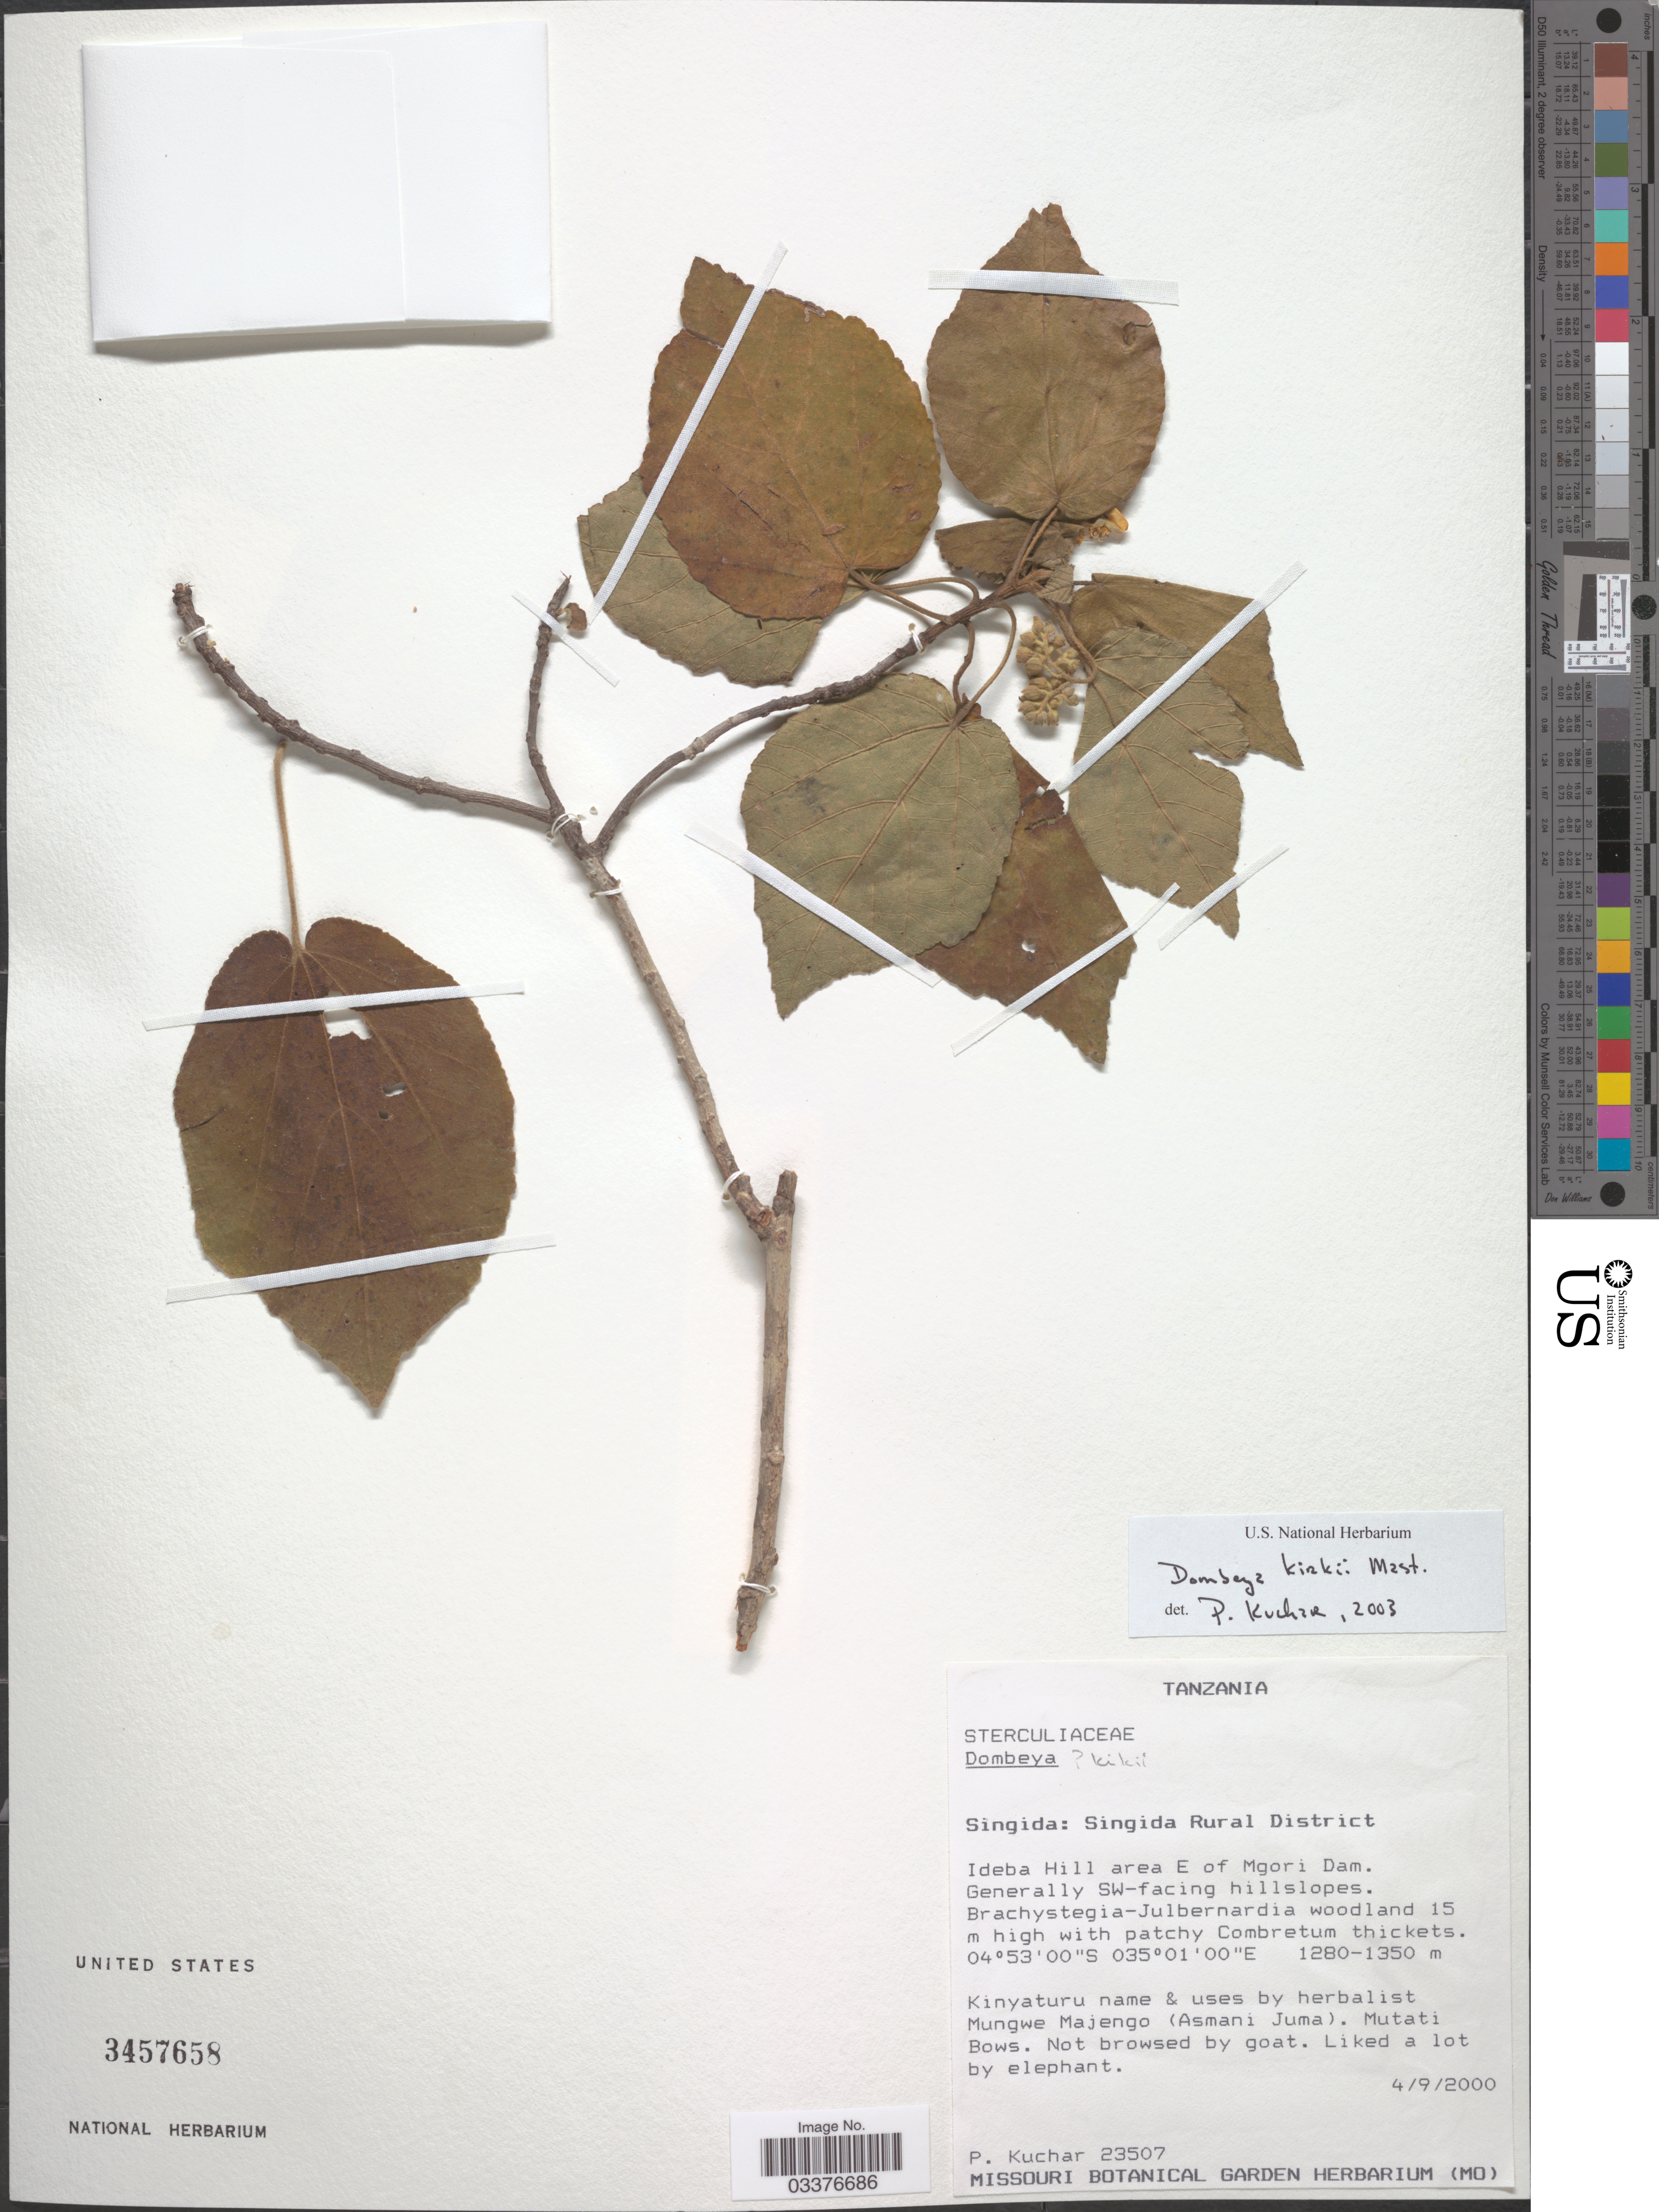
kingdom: Plantae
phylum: Tracheophyta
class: Magnoliopsida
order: Malvales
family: Malvaceae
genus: Dombeya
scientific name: Dombeya cincinnata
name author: K. Schum.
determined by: Jourdain-Fievet, L.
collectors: P. Kuchar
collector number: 23507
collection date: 2000-09-04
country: Tanzania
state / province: Singida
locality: Singida Rural District. Ideba Hill area E of Mgori Dam. Generally SW-facing hillslopes.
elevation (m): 1280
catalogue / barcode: US 3457658